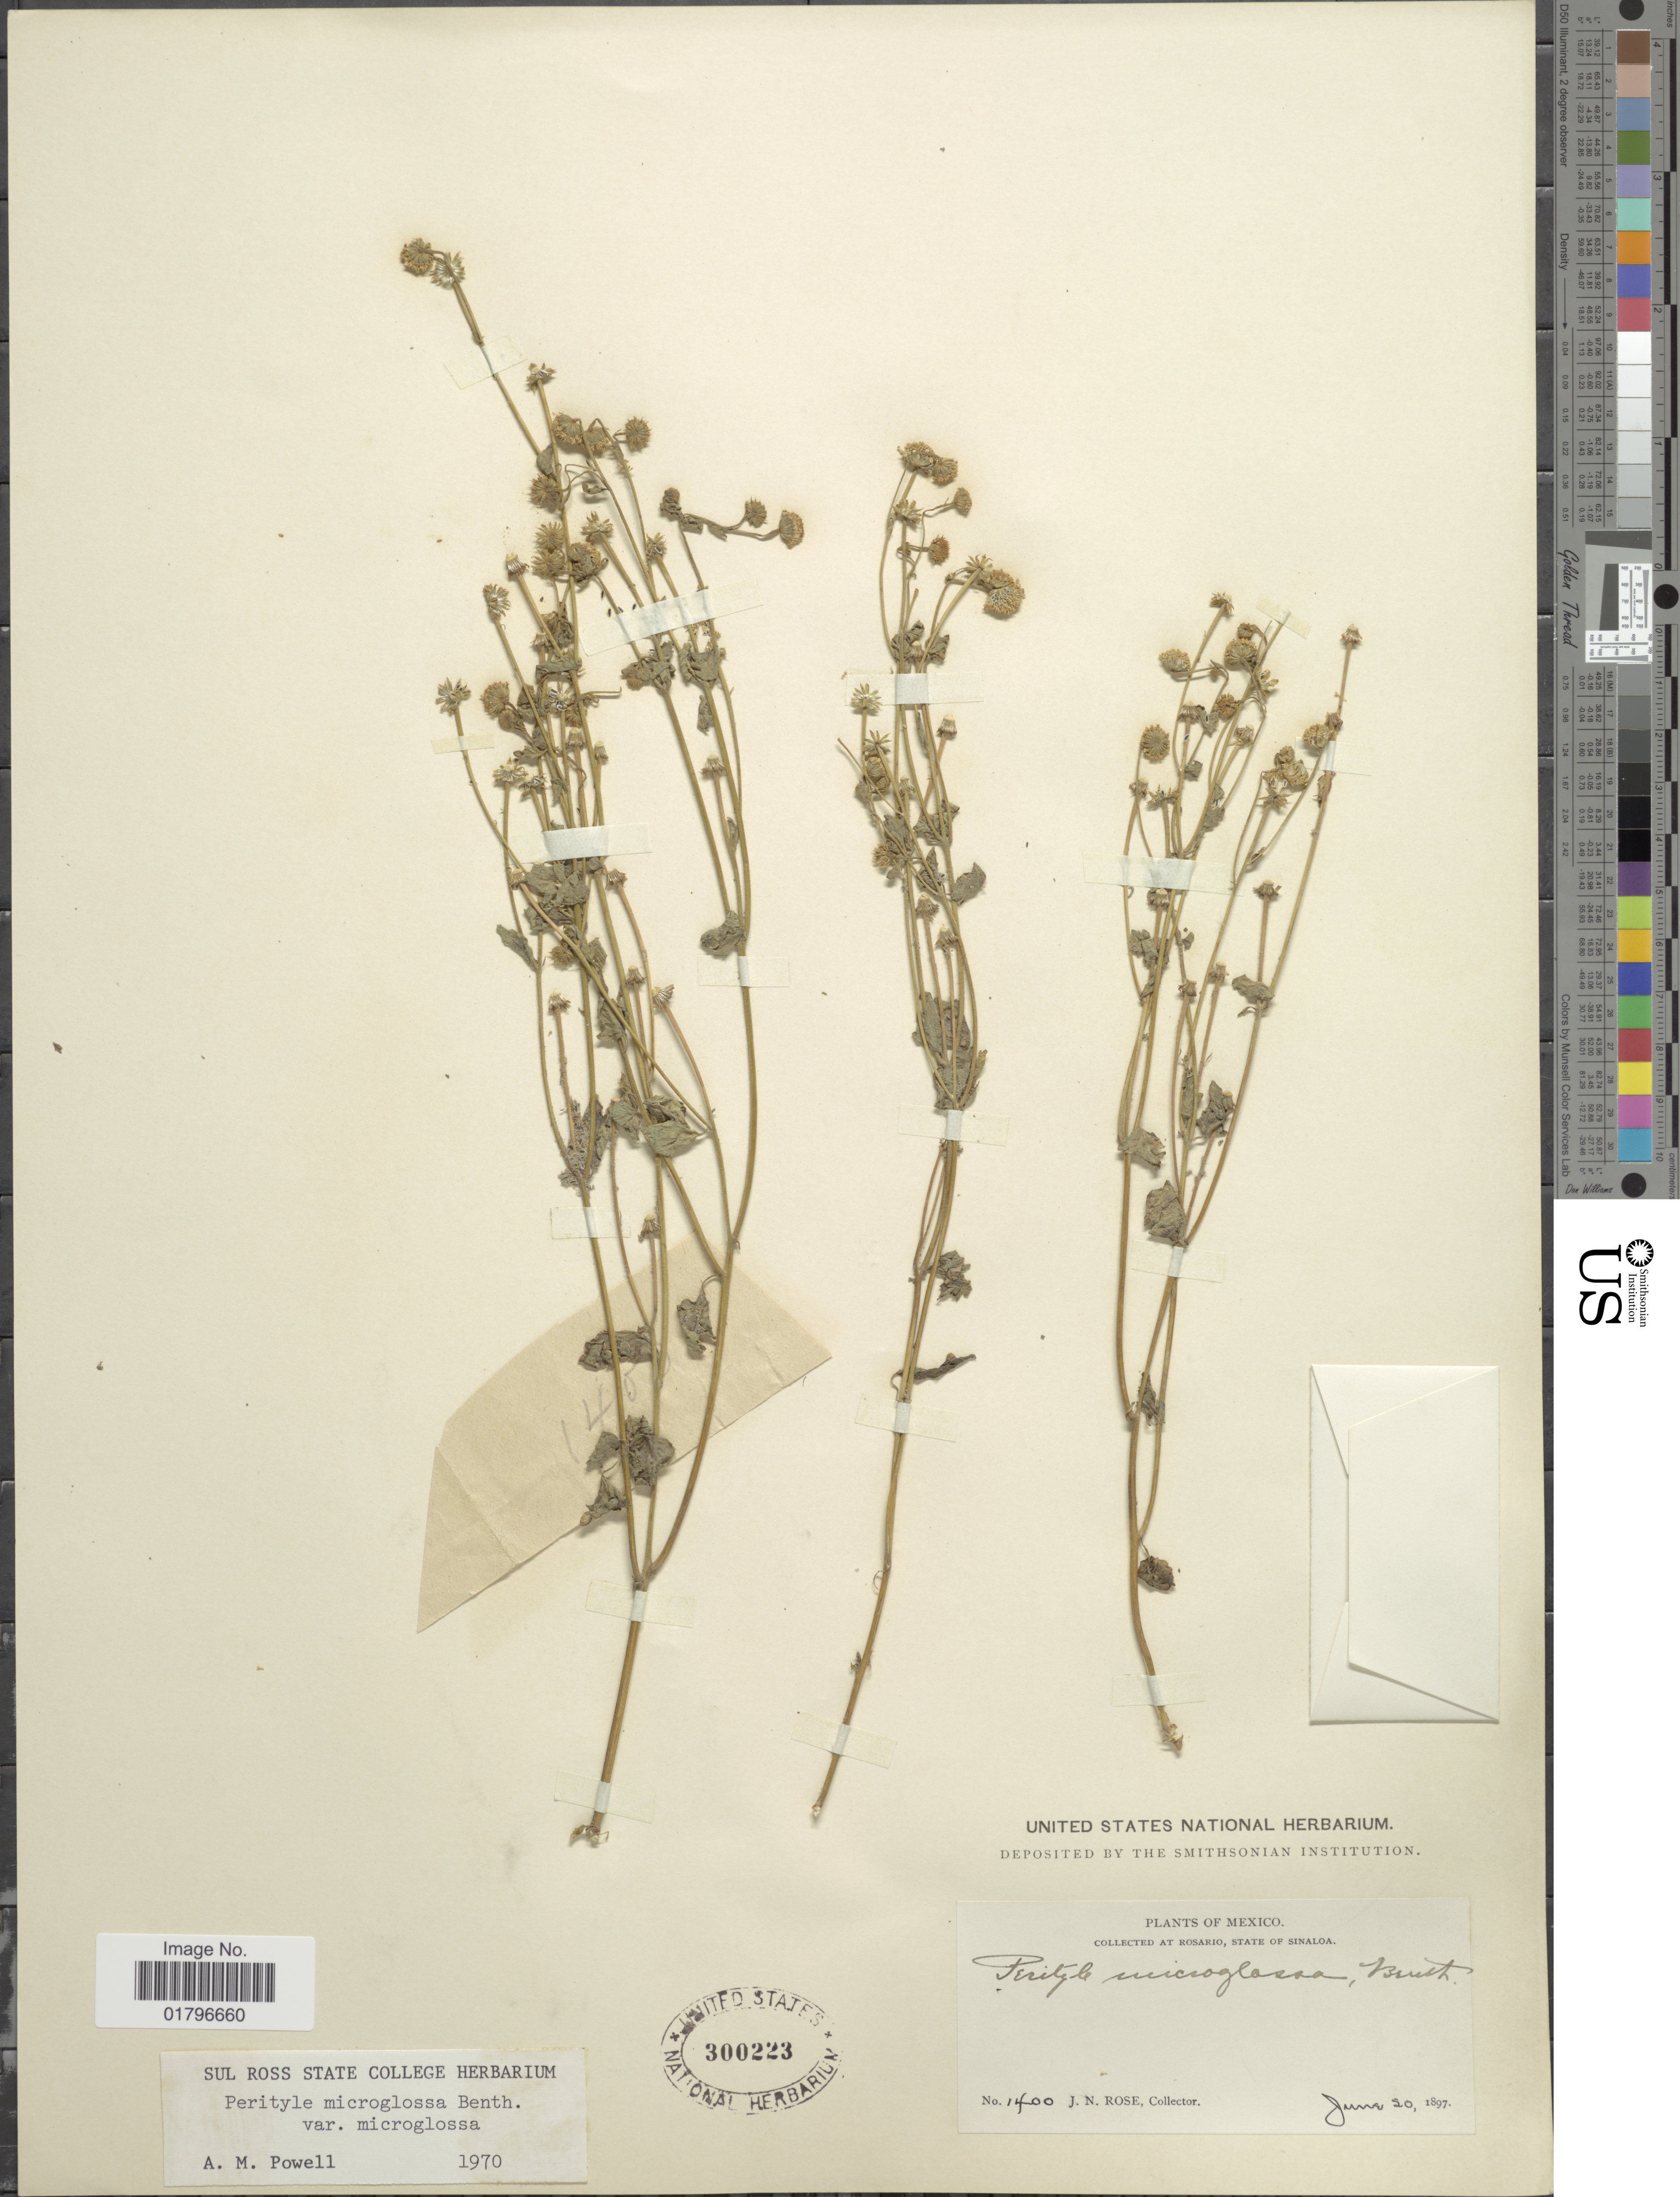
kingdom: Plantae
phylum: Tracheophyta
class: Magnoliopsida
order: Asterales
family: Asteraceae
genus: Perityle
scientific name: Perityle microglossa var. microglossa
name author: Benth.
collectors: J. N. Rose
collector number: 1400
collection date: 1897-06-20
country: Mexico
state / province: Sinaloa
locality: At Rosario, State of Sinaloa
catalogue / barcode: US 300223